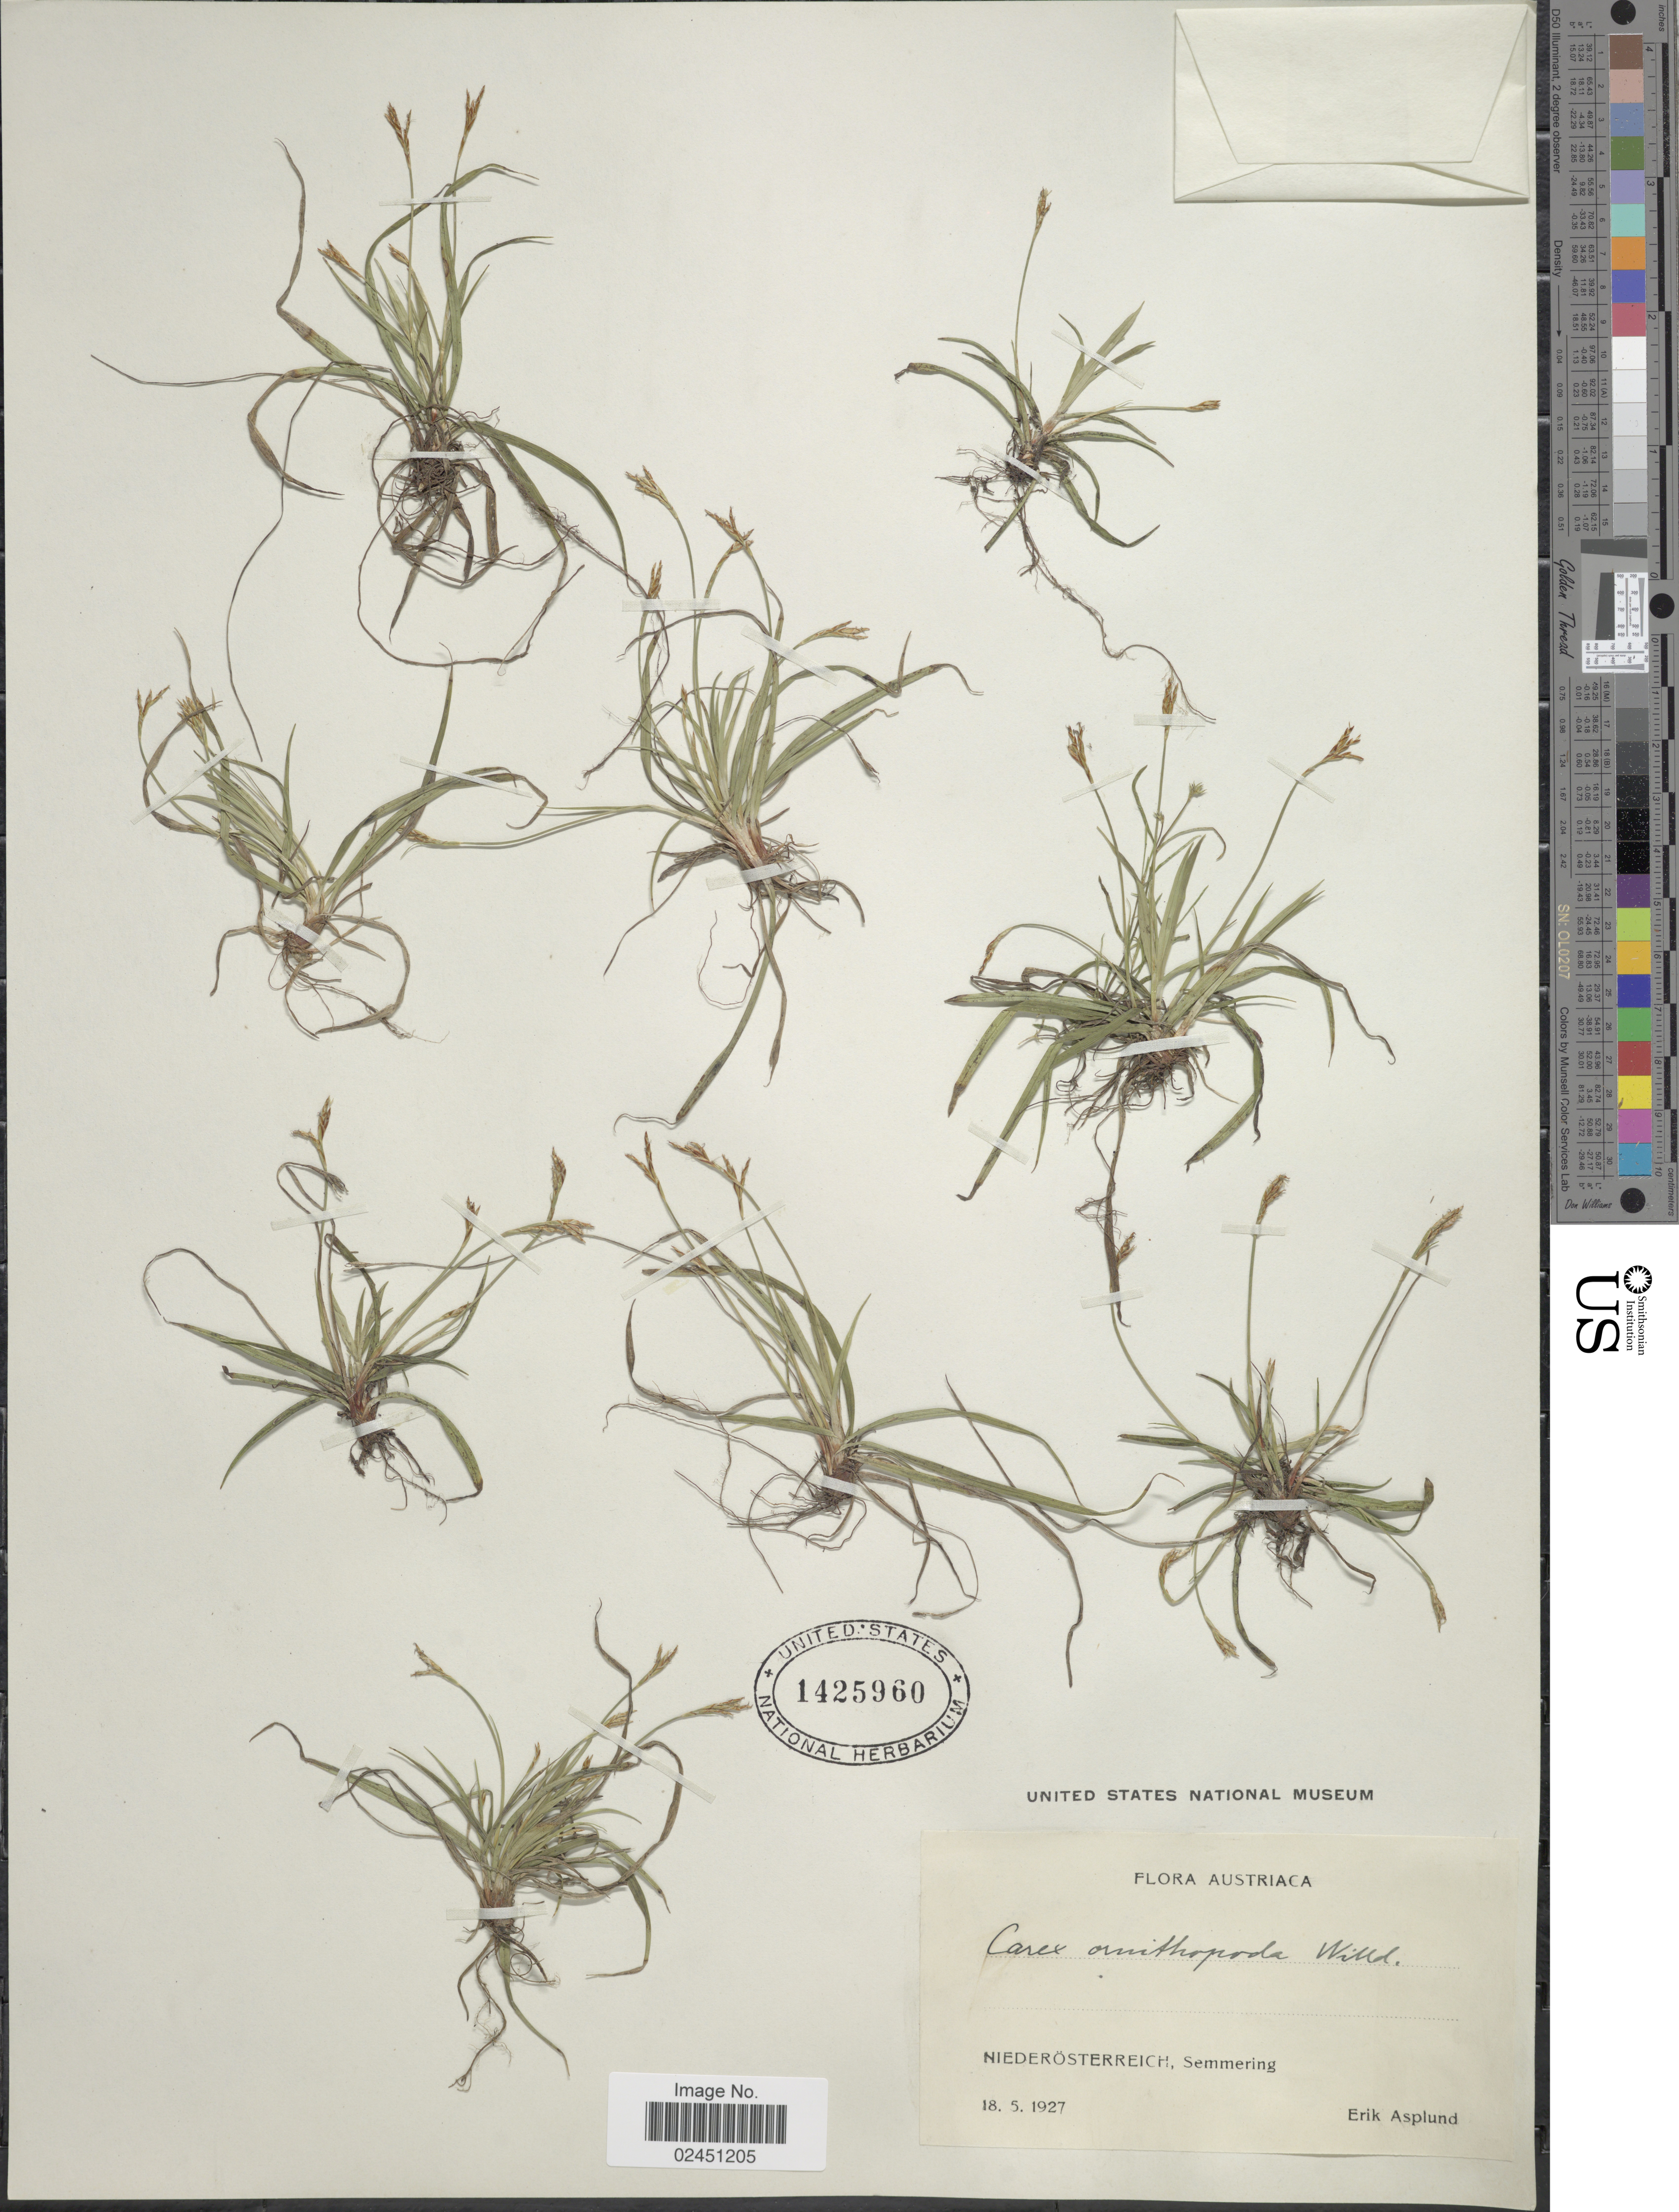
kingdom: Plantae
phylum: Tracheophyta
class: Liliopsida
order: Poales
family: Cyperaceae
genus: Carex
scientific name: Carex ornithopoda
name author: Willd.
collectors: E. Asplund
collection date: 1927-05-18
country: Austria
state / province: Niederosterreich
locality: Austriaca. Semmering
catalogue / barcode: US 1425960